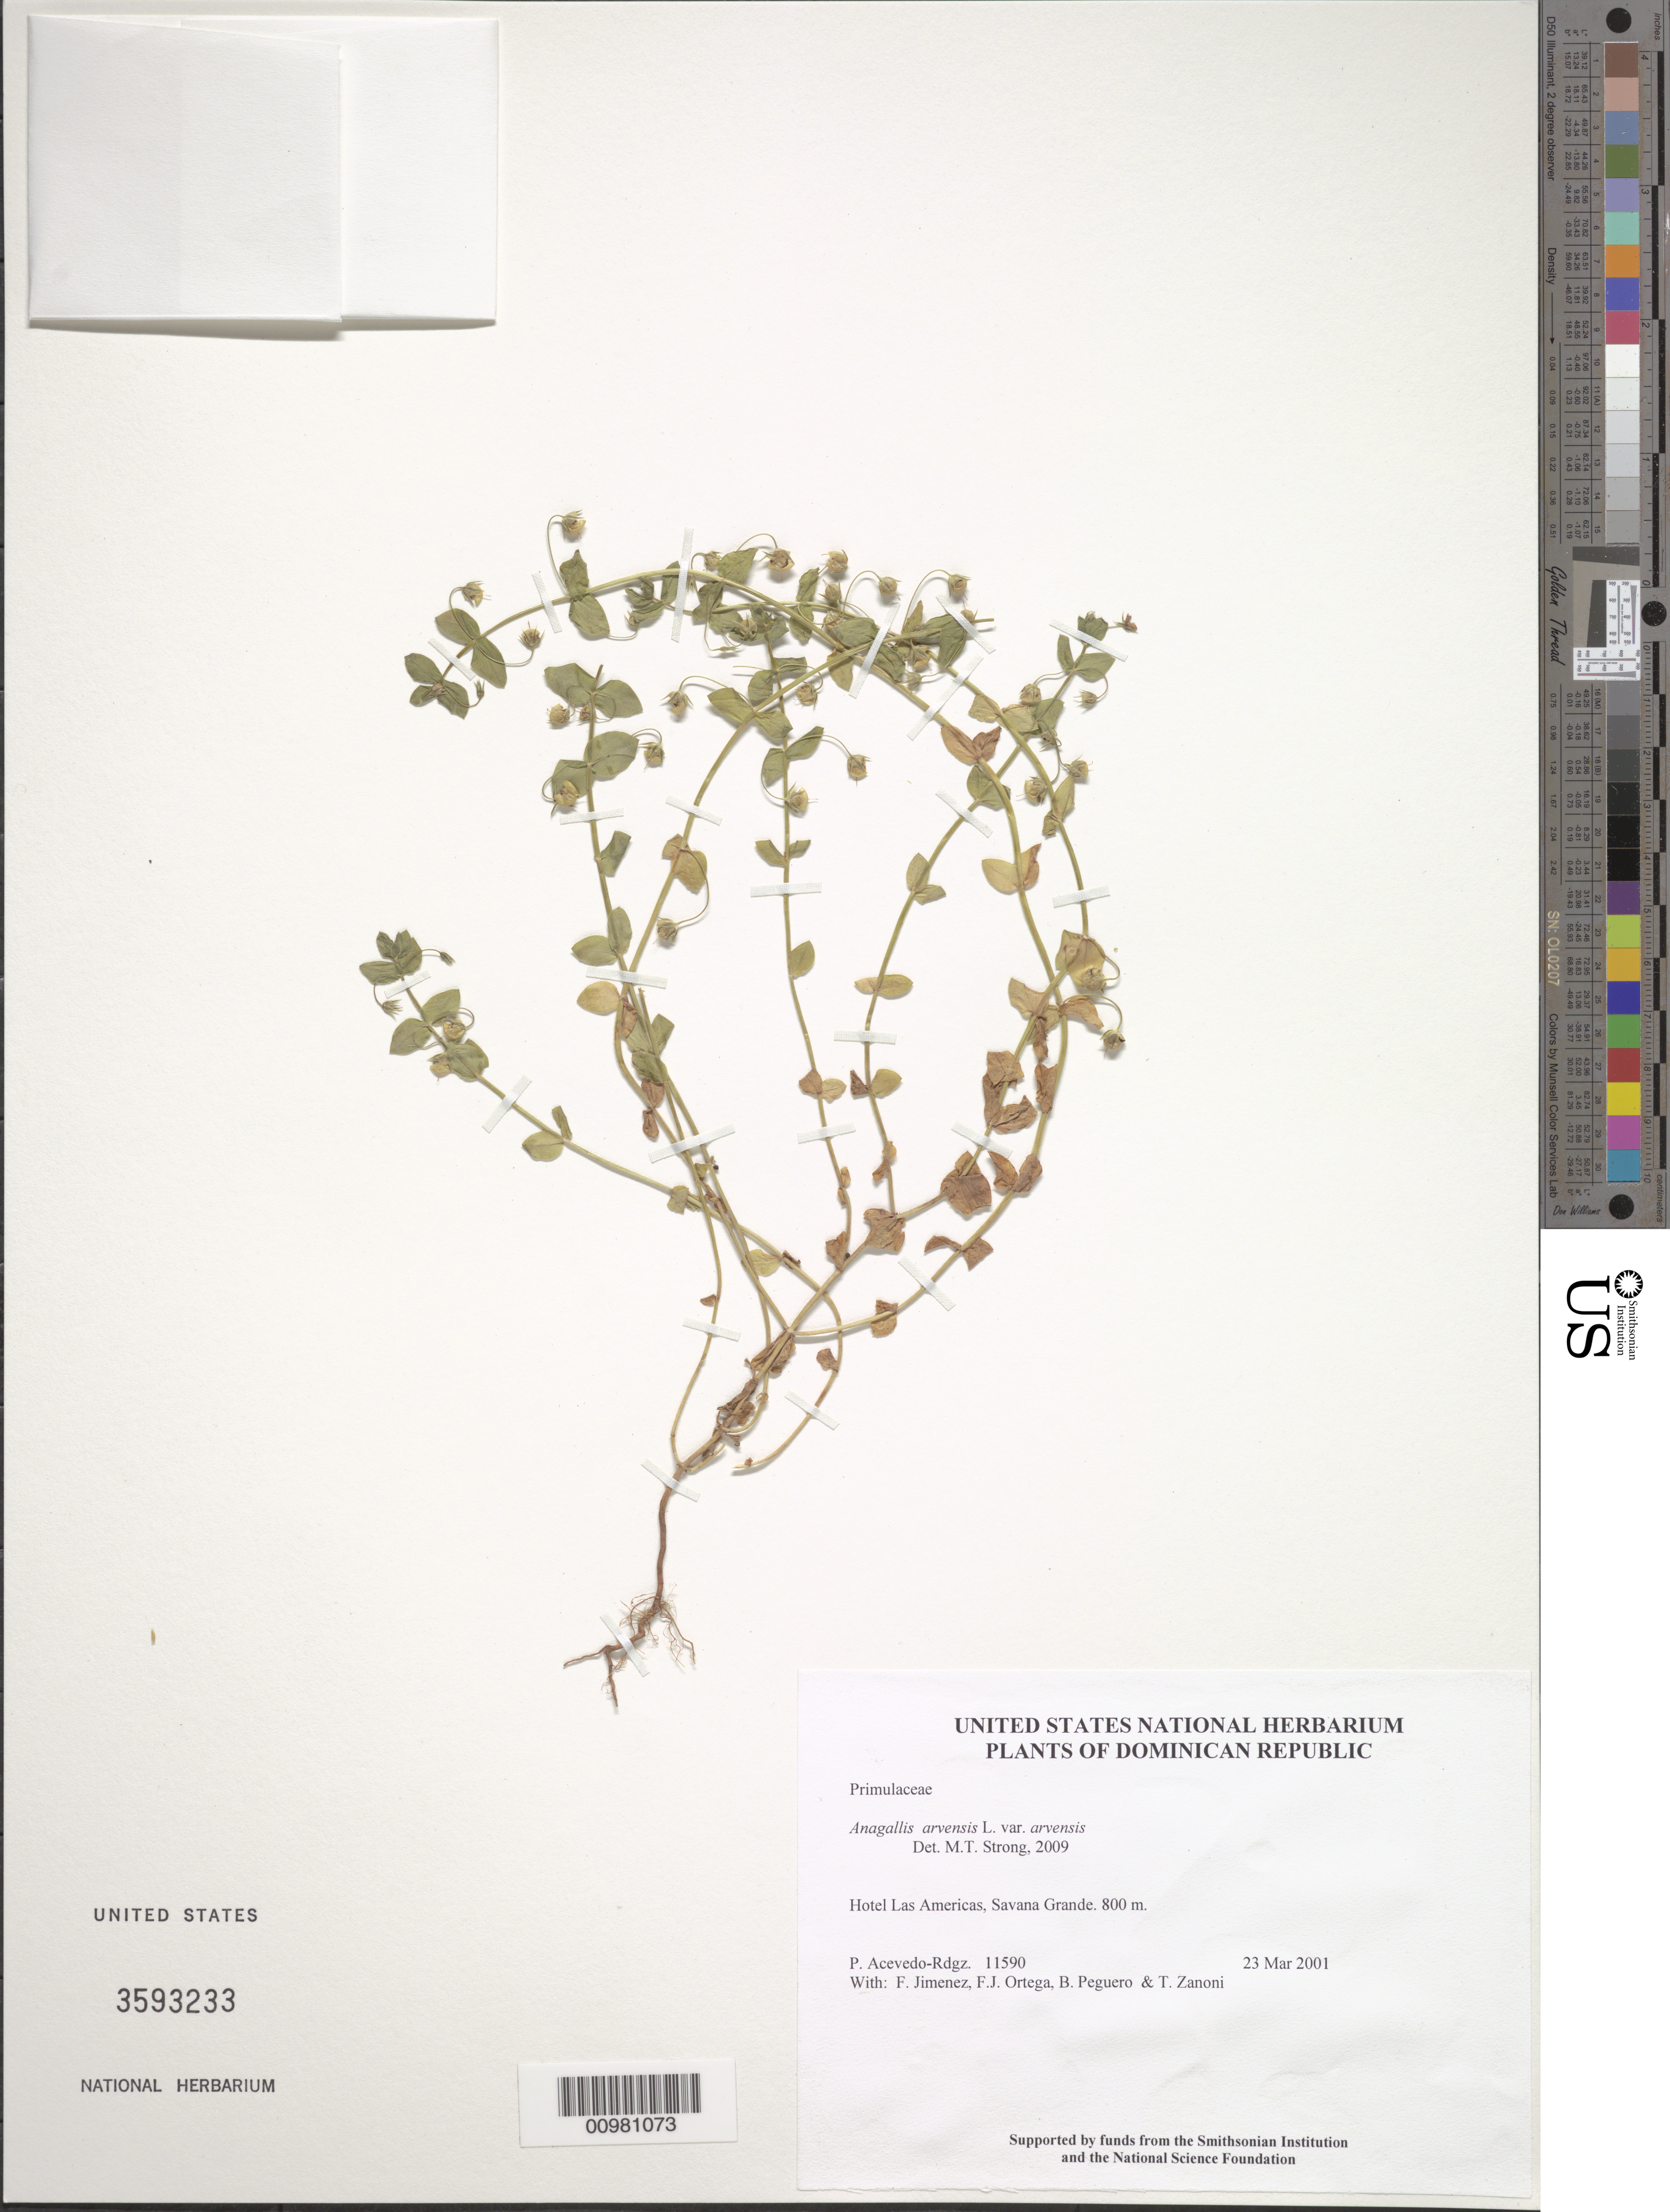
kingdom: Plantae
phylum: Tracheophyta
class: Magnoliopsida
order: Ericales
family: Primulaceae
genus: Anagallis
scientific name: Anagallis arvensis var. arvensis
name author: L.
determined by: Strong, M. T., (US), Smithsonian Institution - National Museum of Natural History (UNITED STATES)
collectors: P. Acevedo-Rodr., F. Jimenez, F. J. Ortega, B. Peguero & T. A. Zanoni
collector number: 11590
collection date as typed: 23 Mar 2001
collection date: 2001-03-23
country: Dominican Republic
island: Hispaniola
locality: Hotel Las Americas, Savana Grande.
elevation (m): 800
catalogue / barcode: US 3593233